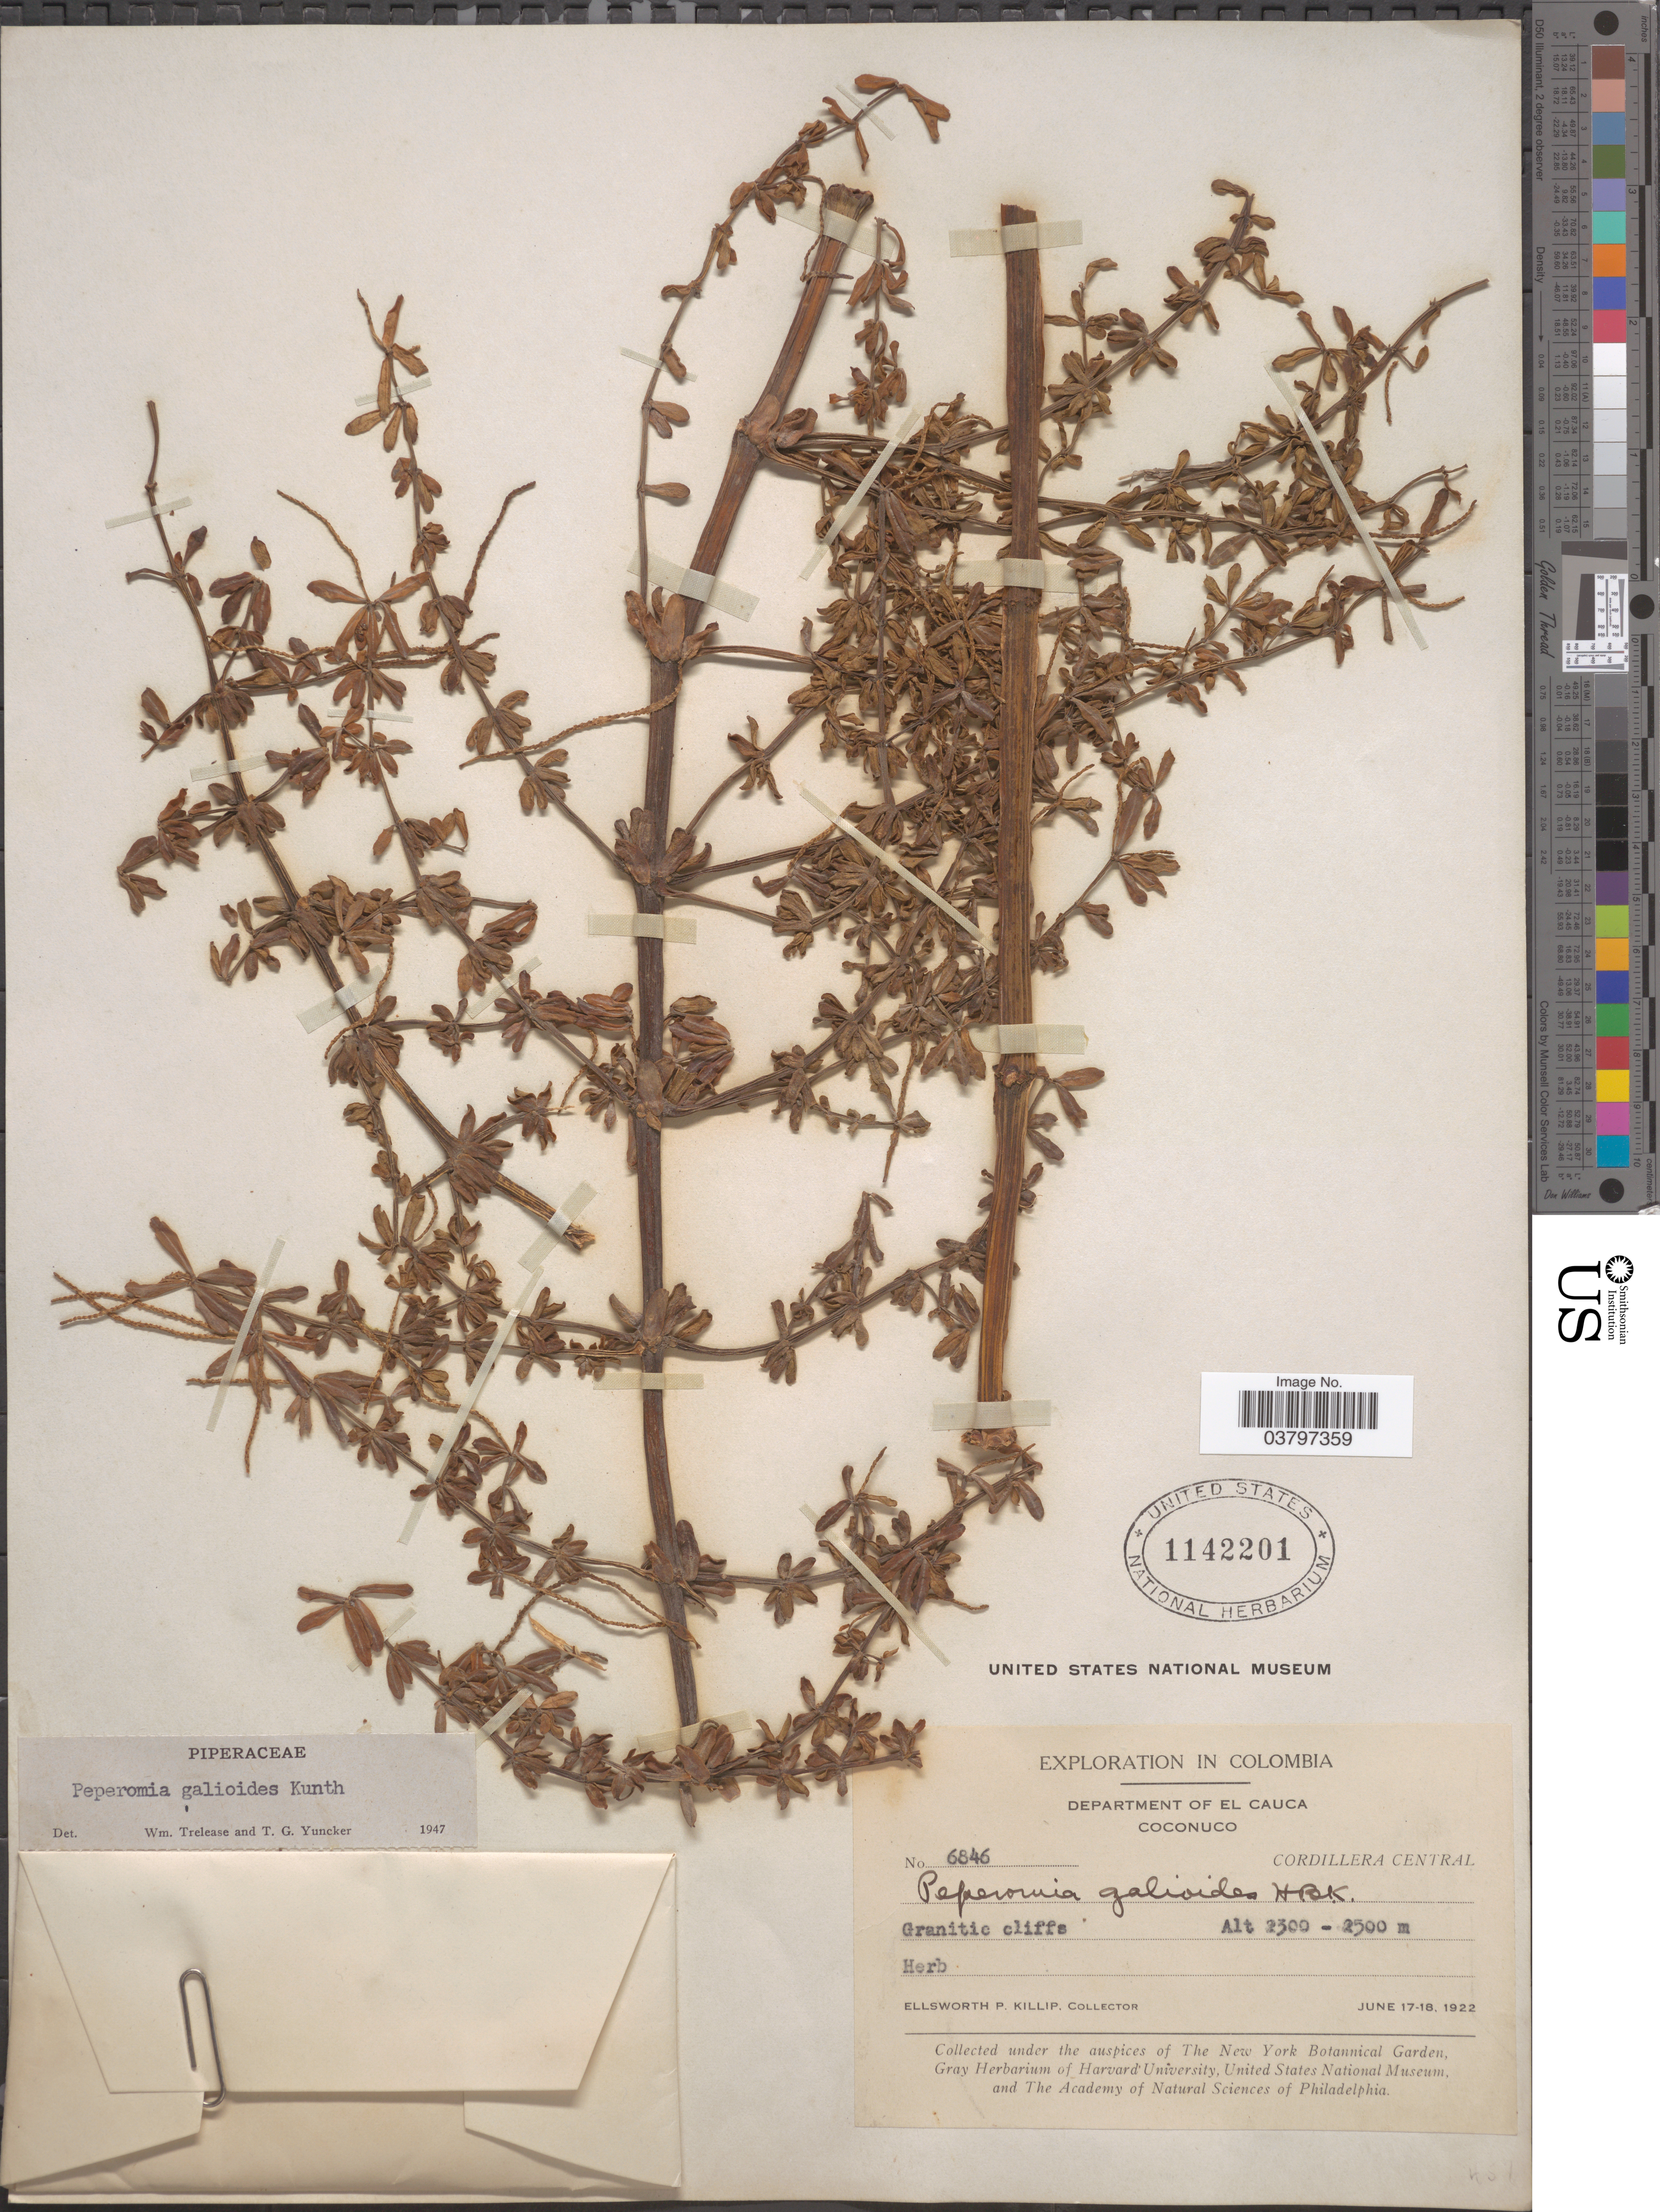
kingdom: Plantae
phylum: Tracheophyta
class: Magnoliopsida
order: Piperales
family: Piperaceae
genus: Peperomia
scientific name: Peperomia galioides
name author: Kunth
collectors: E. P. Killip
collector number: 6846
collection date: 1922-06-17/1922-06-18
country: Colombia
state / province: Cauca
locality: Department of El Cauca. Coconuco. Cordillera Central.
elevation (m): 2300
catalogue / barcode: US 1142201